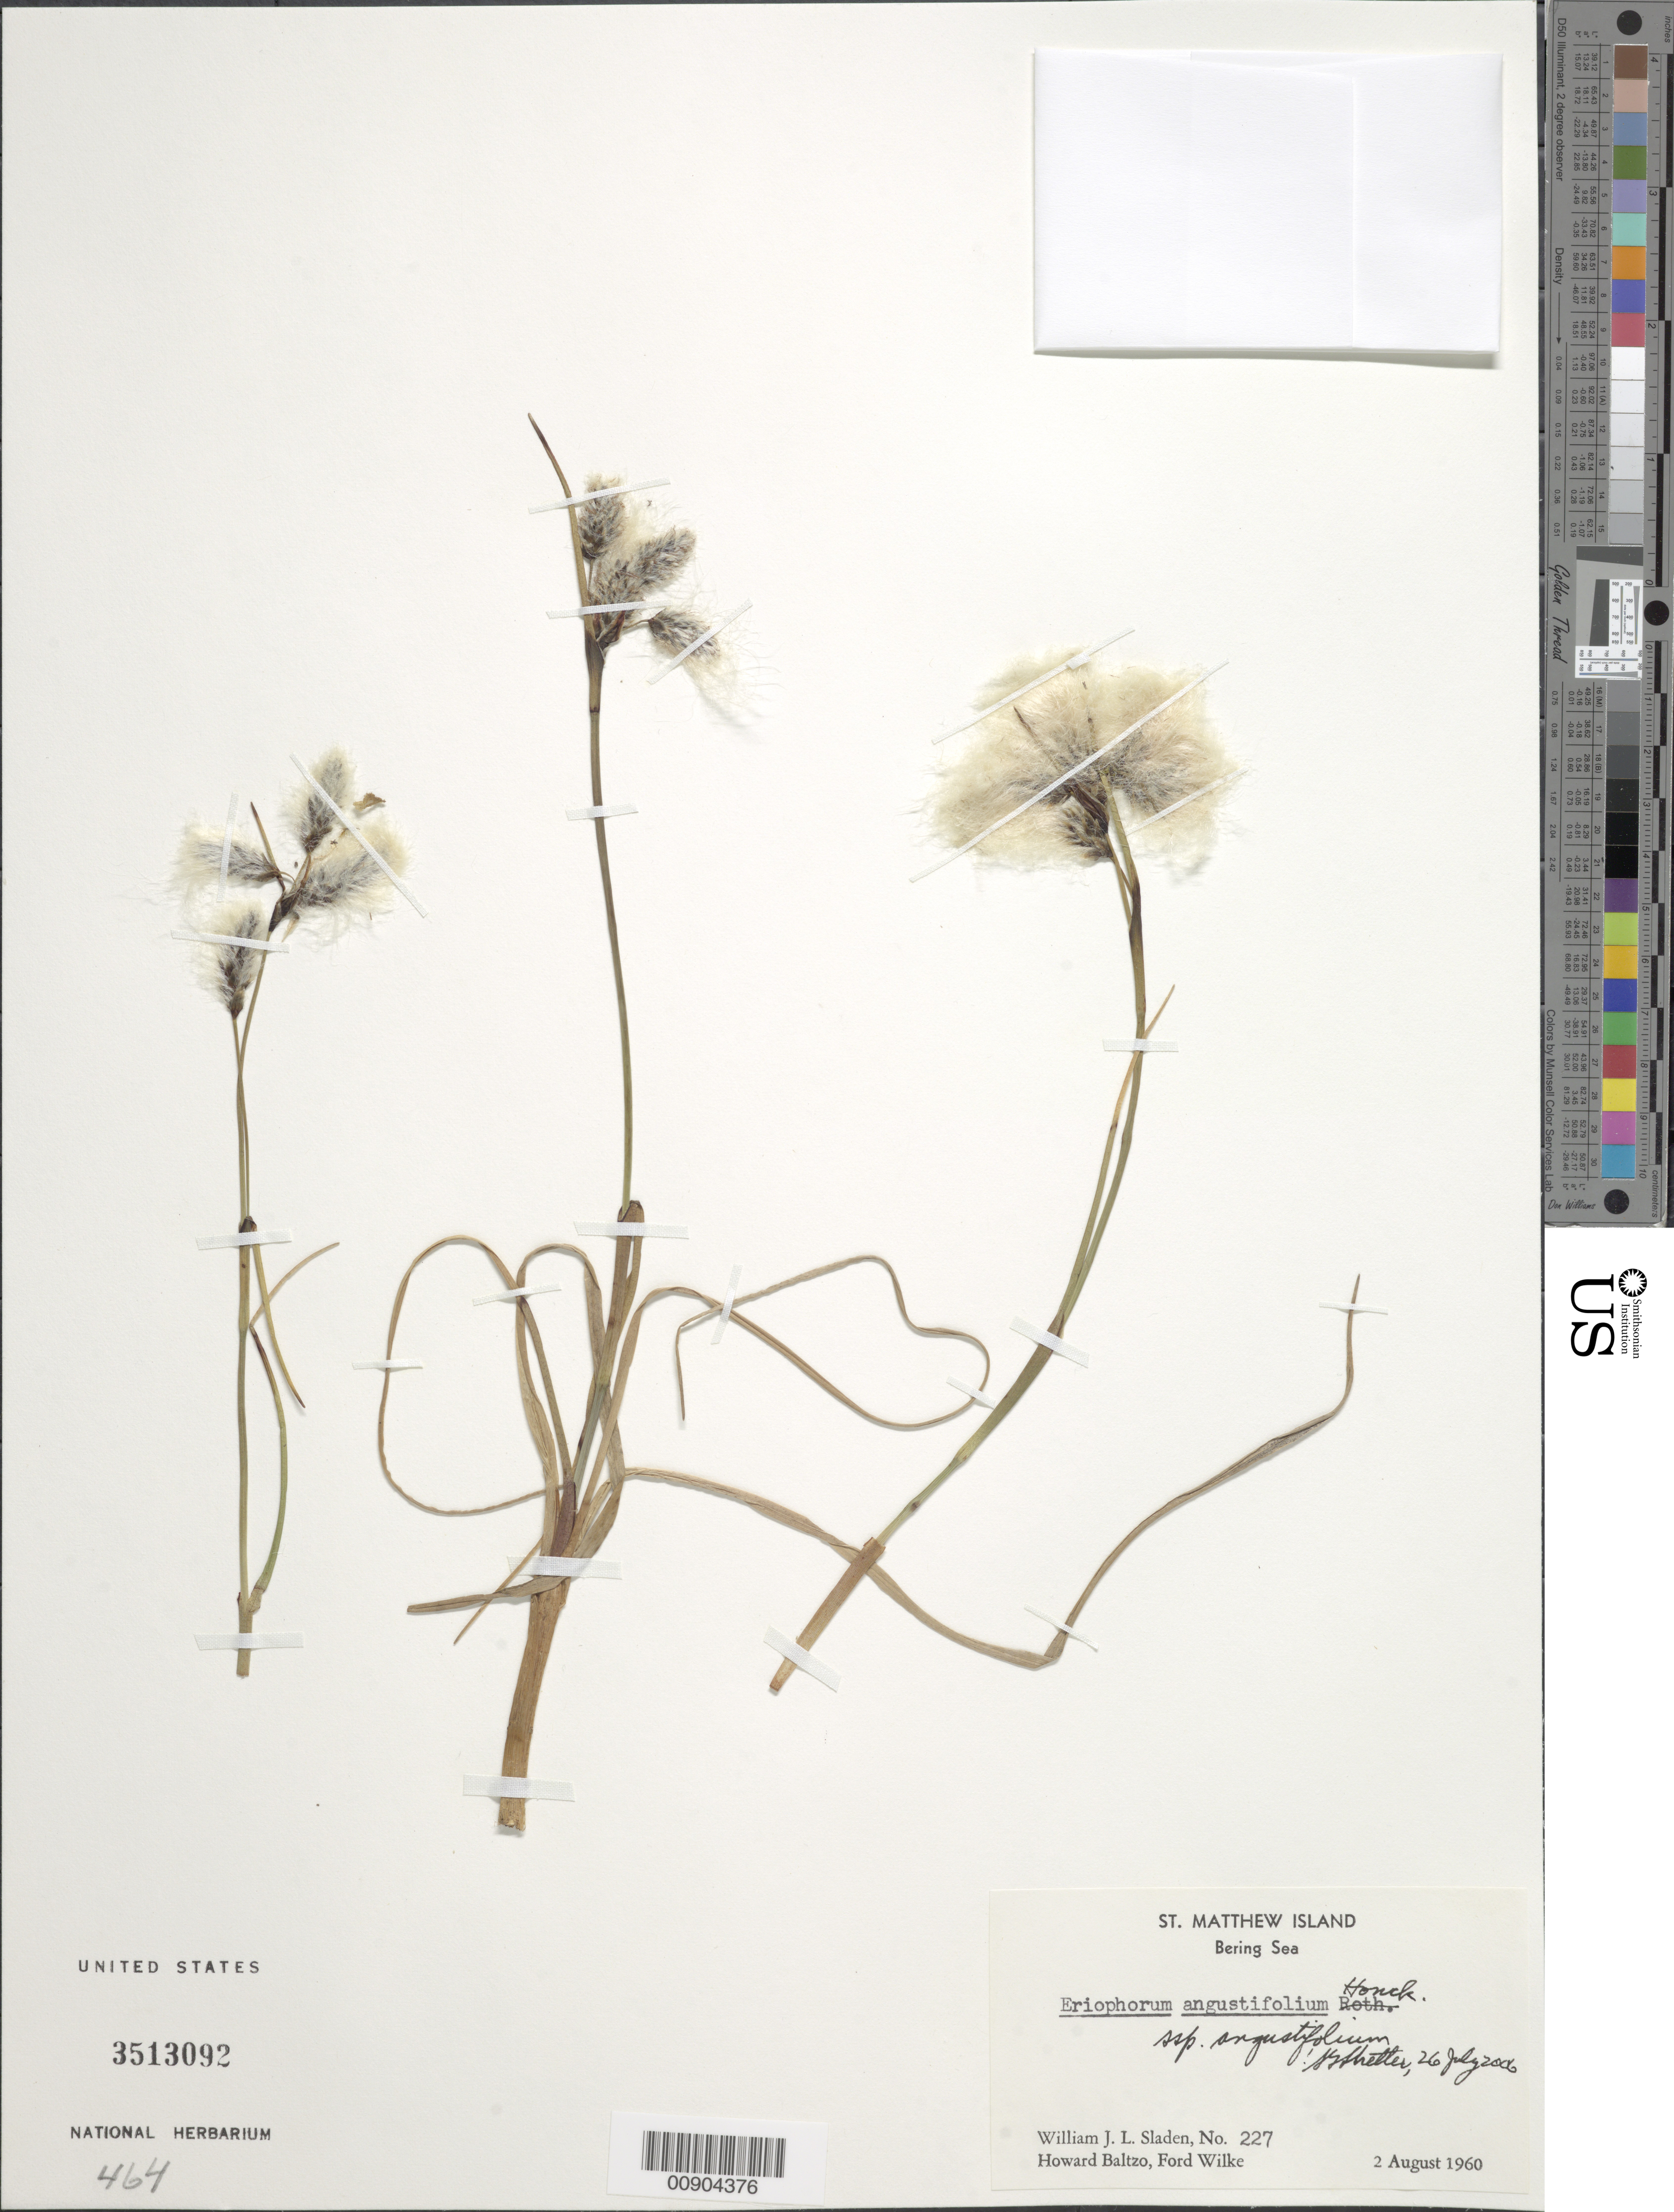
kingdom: Plantae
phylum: Tracheophyta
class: Liliopsida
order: Poales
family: Cyperaceae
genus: Eriophorum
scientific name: Eriophorum angustifolium subsp. angustifolium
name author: Honck.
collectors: W. Sladen, H. Baltzo & F. Wilke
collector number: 227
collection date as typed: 02 Aug 1960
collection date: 1960-08-02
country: United States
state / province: Alaska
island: St. Matthew Island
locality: St. Matthew Island, Bering Sea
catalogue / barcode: US 3503092